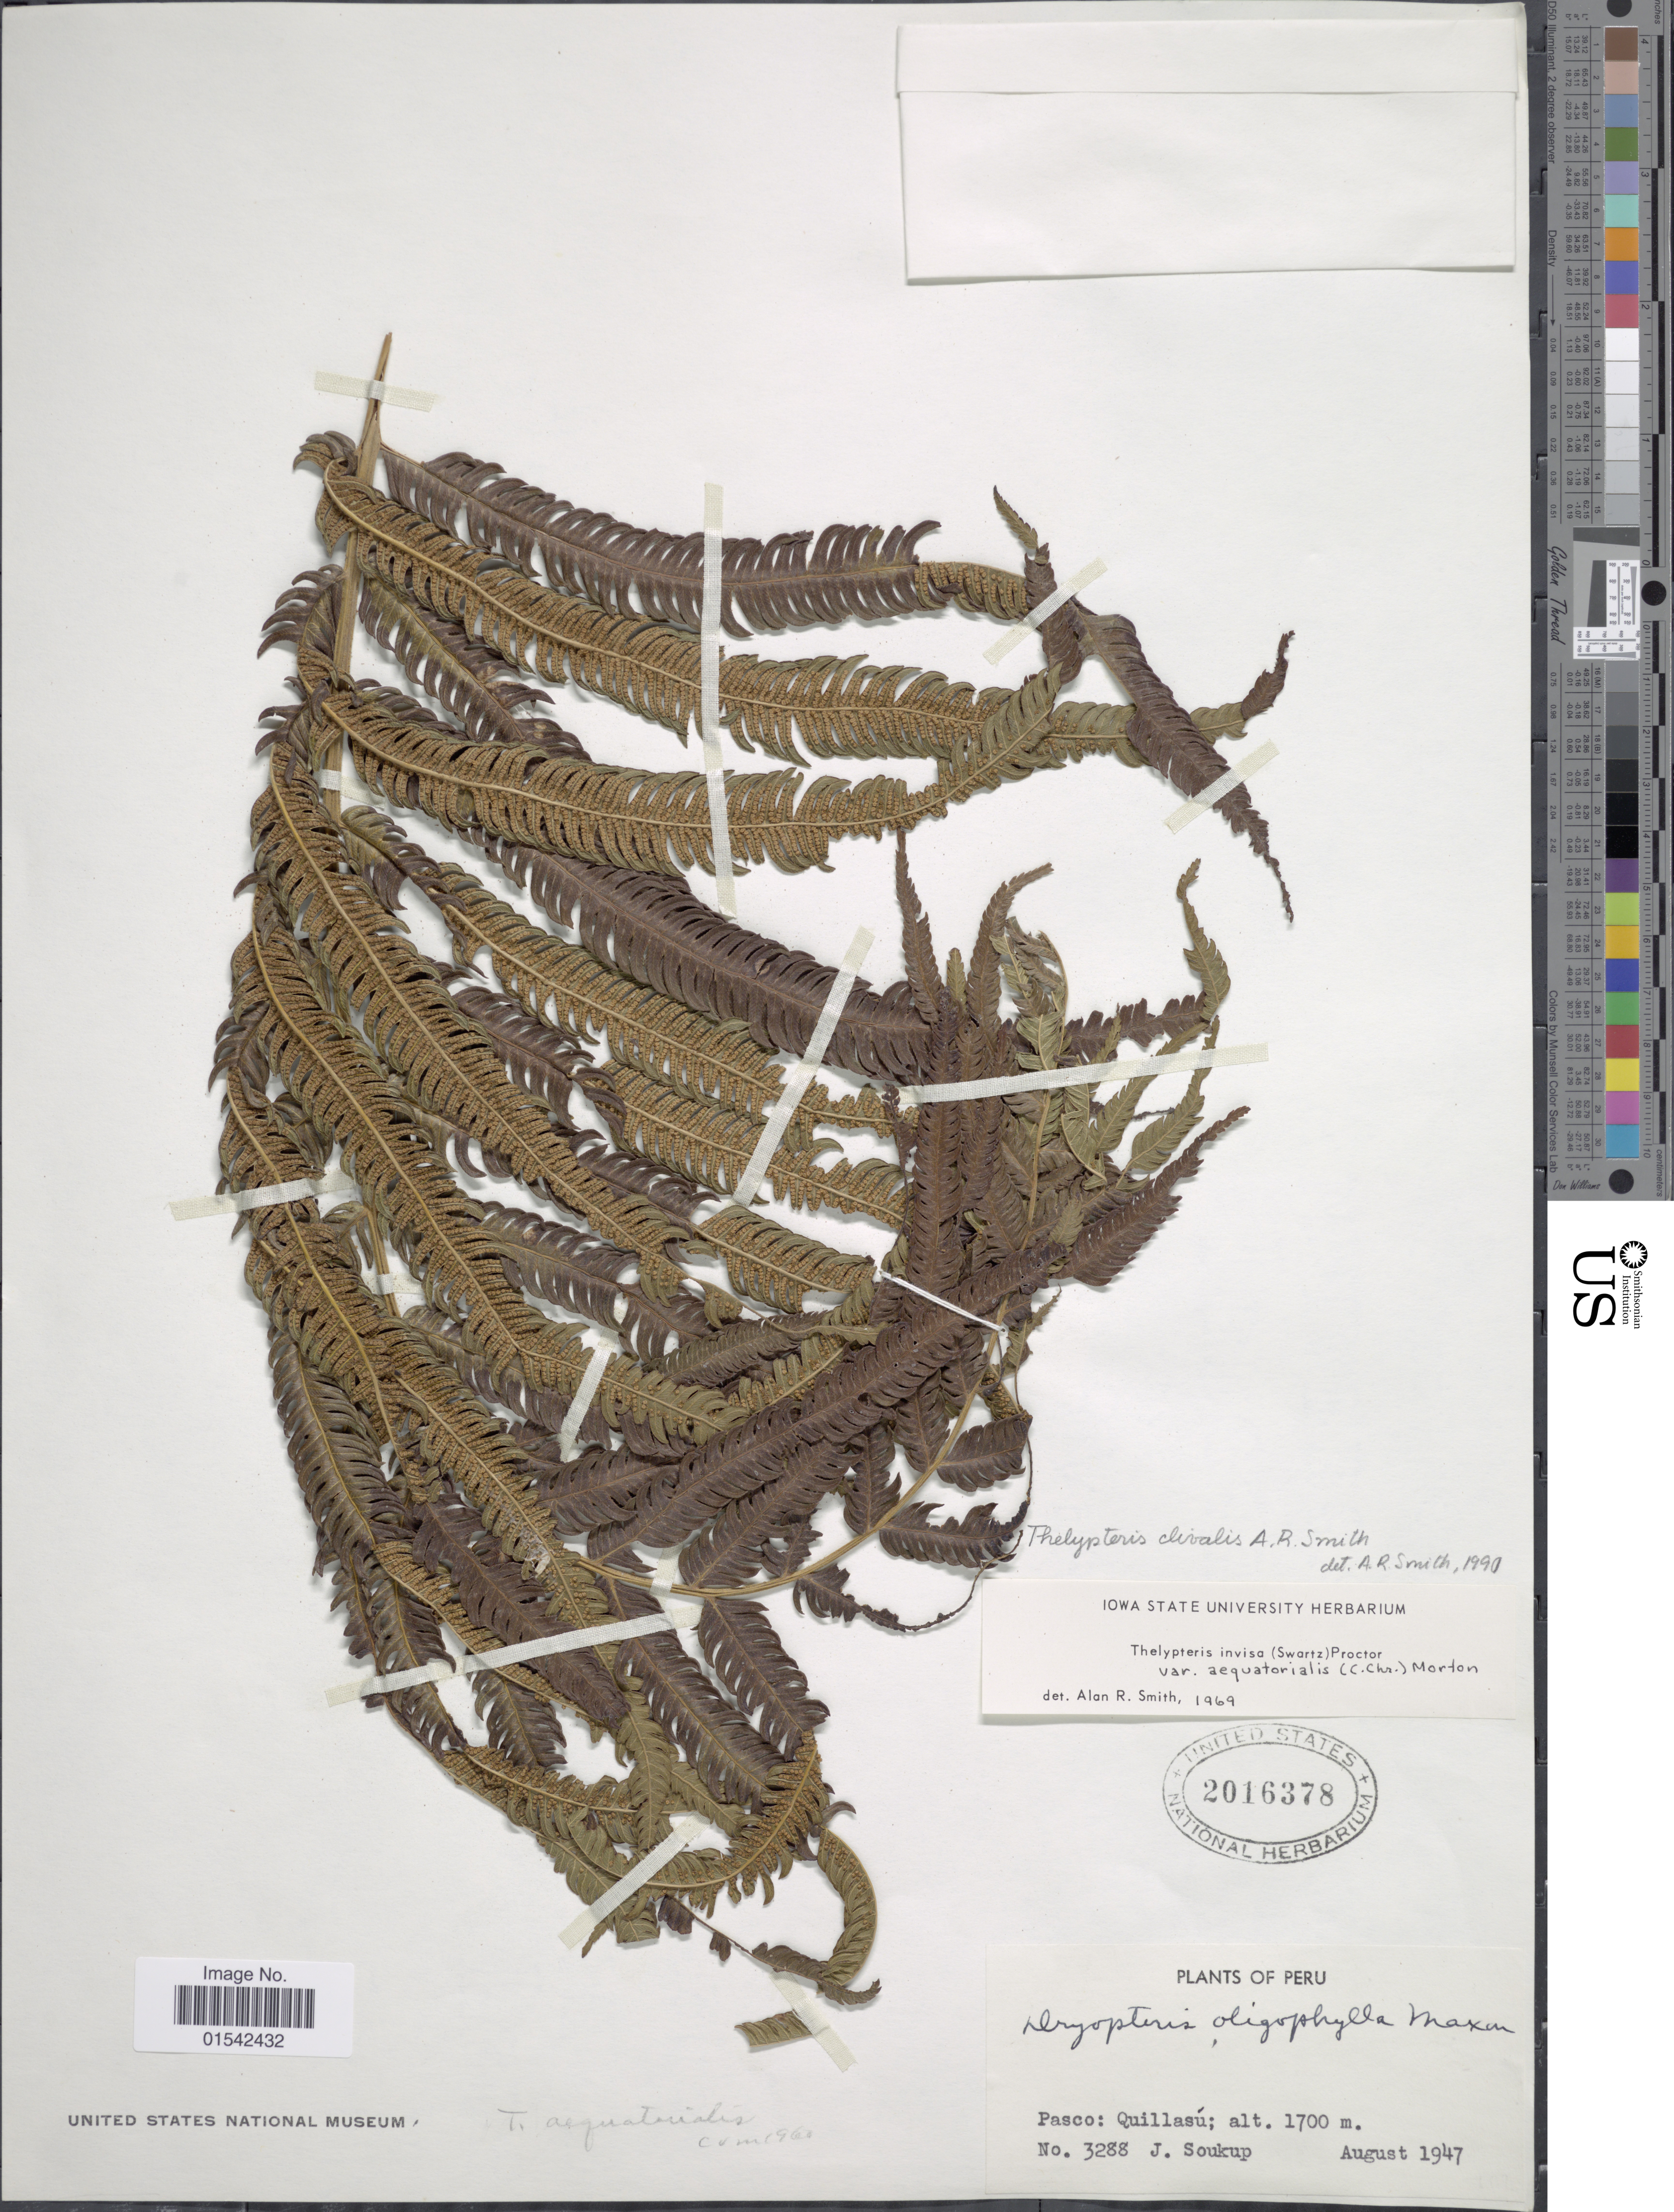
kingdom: Plantae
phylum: Tracheophyta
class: Polypodiopsida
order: Polypodiales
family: Thelypteridaceae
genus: Cyclosorus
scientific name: Cyclosorus clivalis (A.R. Sm.) comb. nov., ined 2015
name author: (A.R. Sm.)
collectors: J. Soukop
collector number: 3288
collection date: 1947-08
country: Peru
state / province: Pasco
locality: Quillasú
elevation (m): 1700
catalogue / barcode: US 2016378